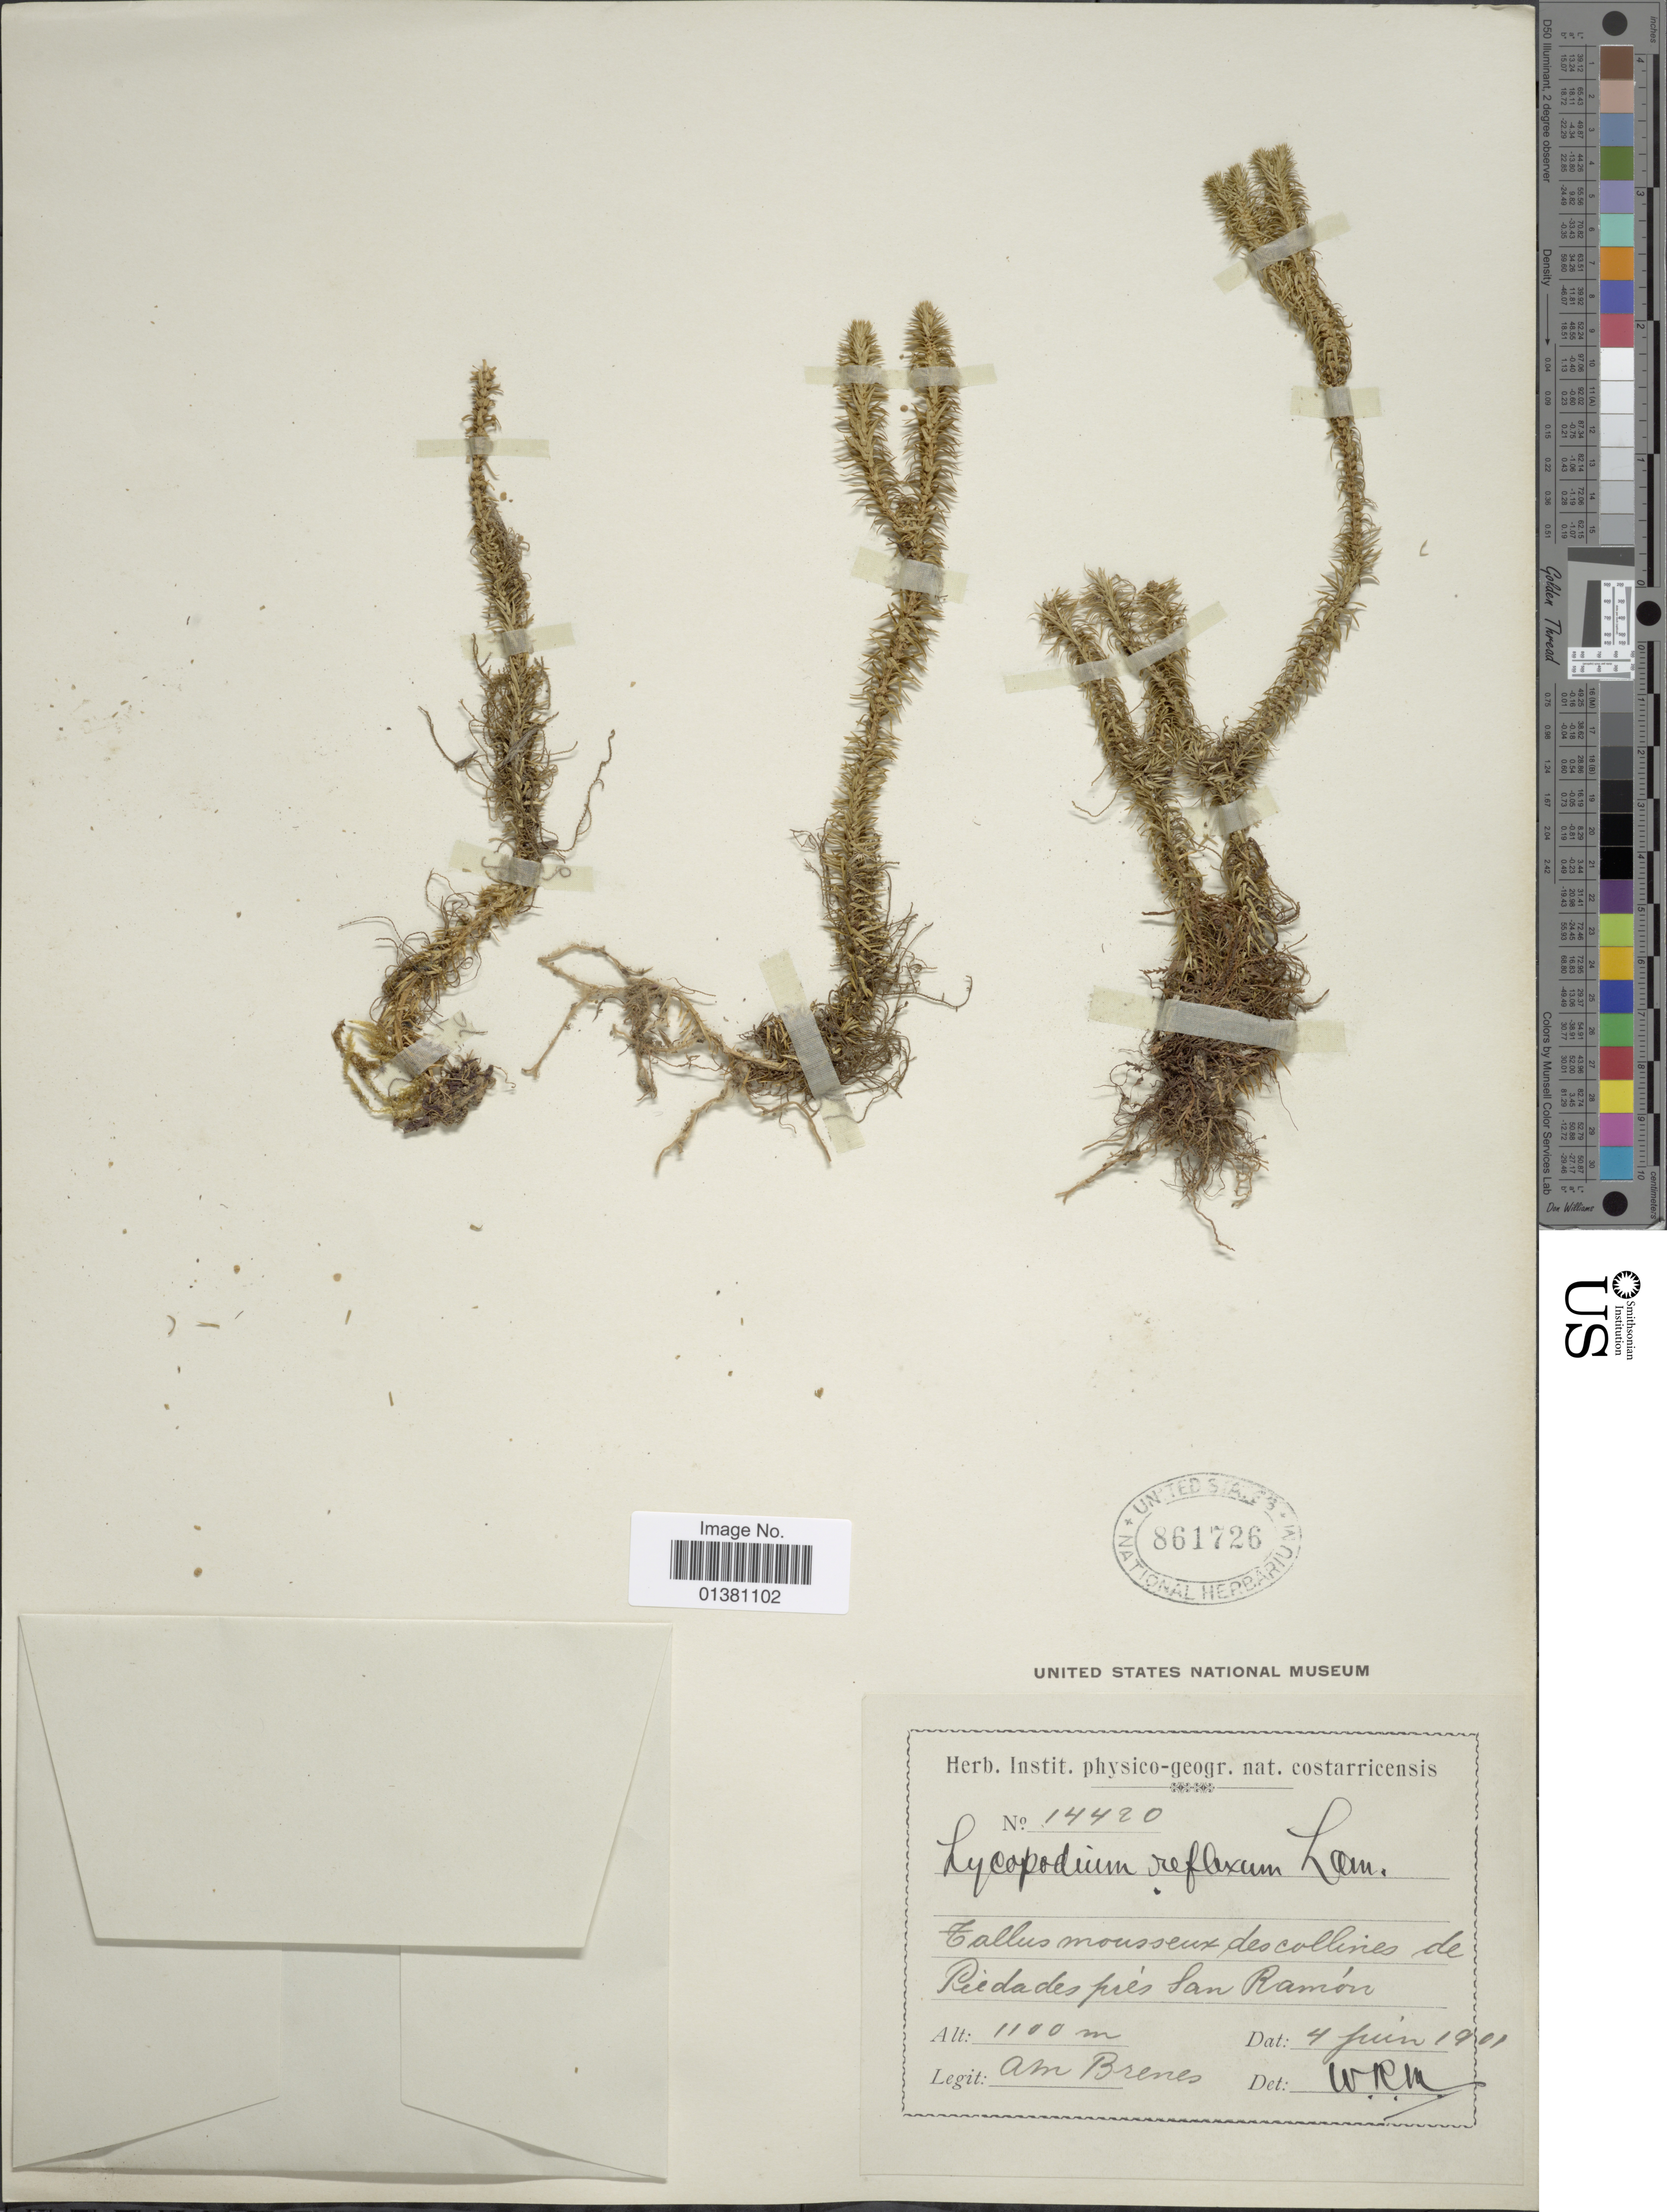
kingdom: Plantae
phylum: Tracheophyta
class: Lycopodiopsida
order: Lycopodiales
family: Lycopodiaceae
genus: Phlegmariurus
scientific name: Phlegmariurus reflexus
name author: (Lam.) B. Øllg.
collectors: A. Brenes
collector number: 14420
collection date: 1901-06-04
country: Costa Rica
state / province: Alajuela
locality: Collines de Piedades près San Ramón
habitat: Tallus mousseux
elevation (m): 1100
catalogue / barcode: US 861726